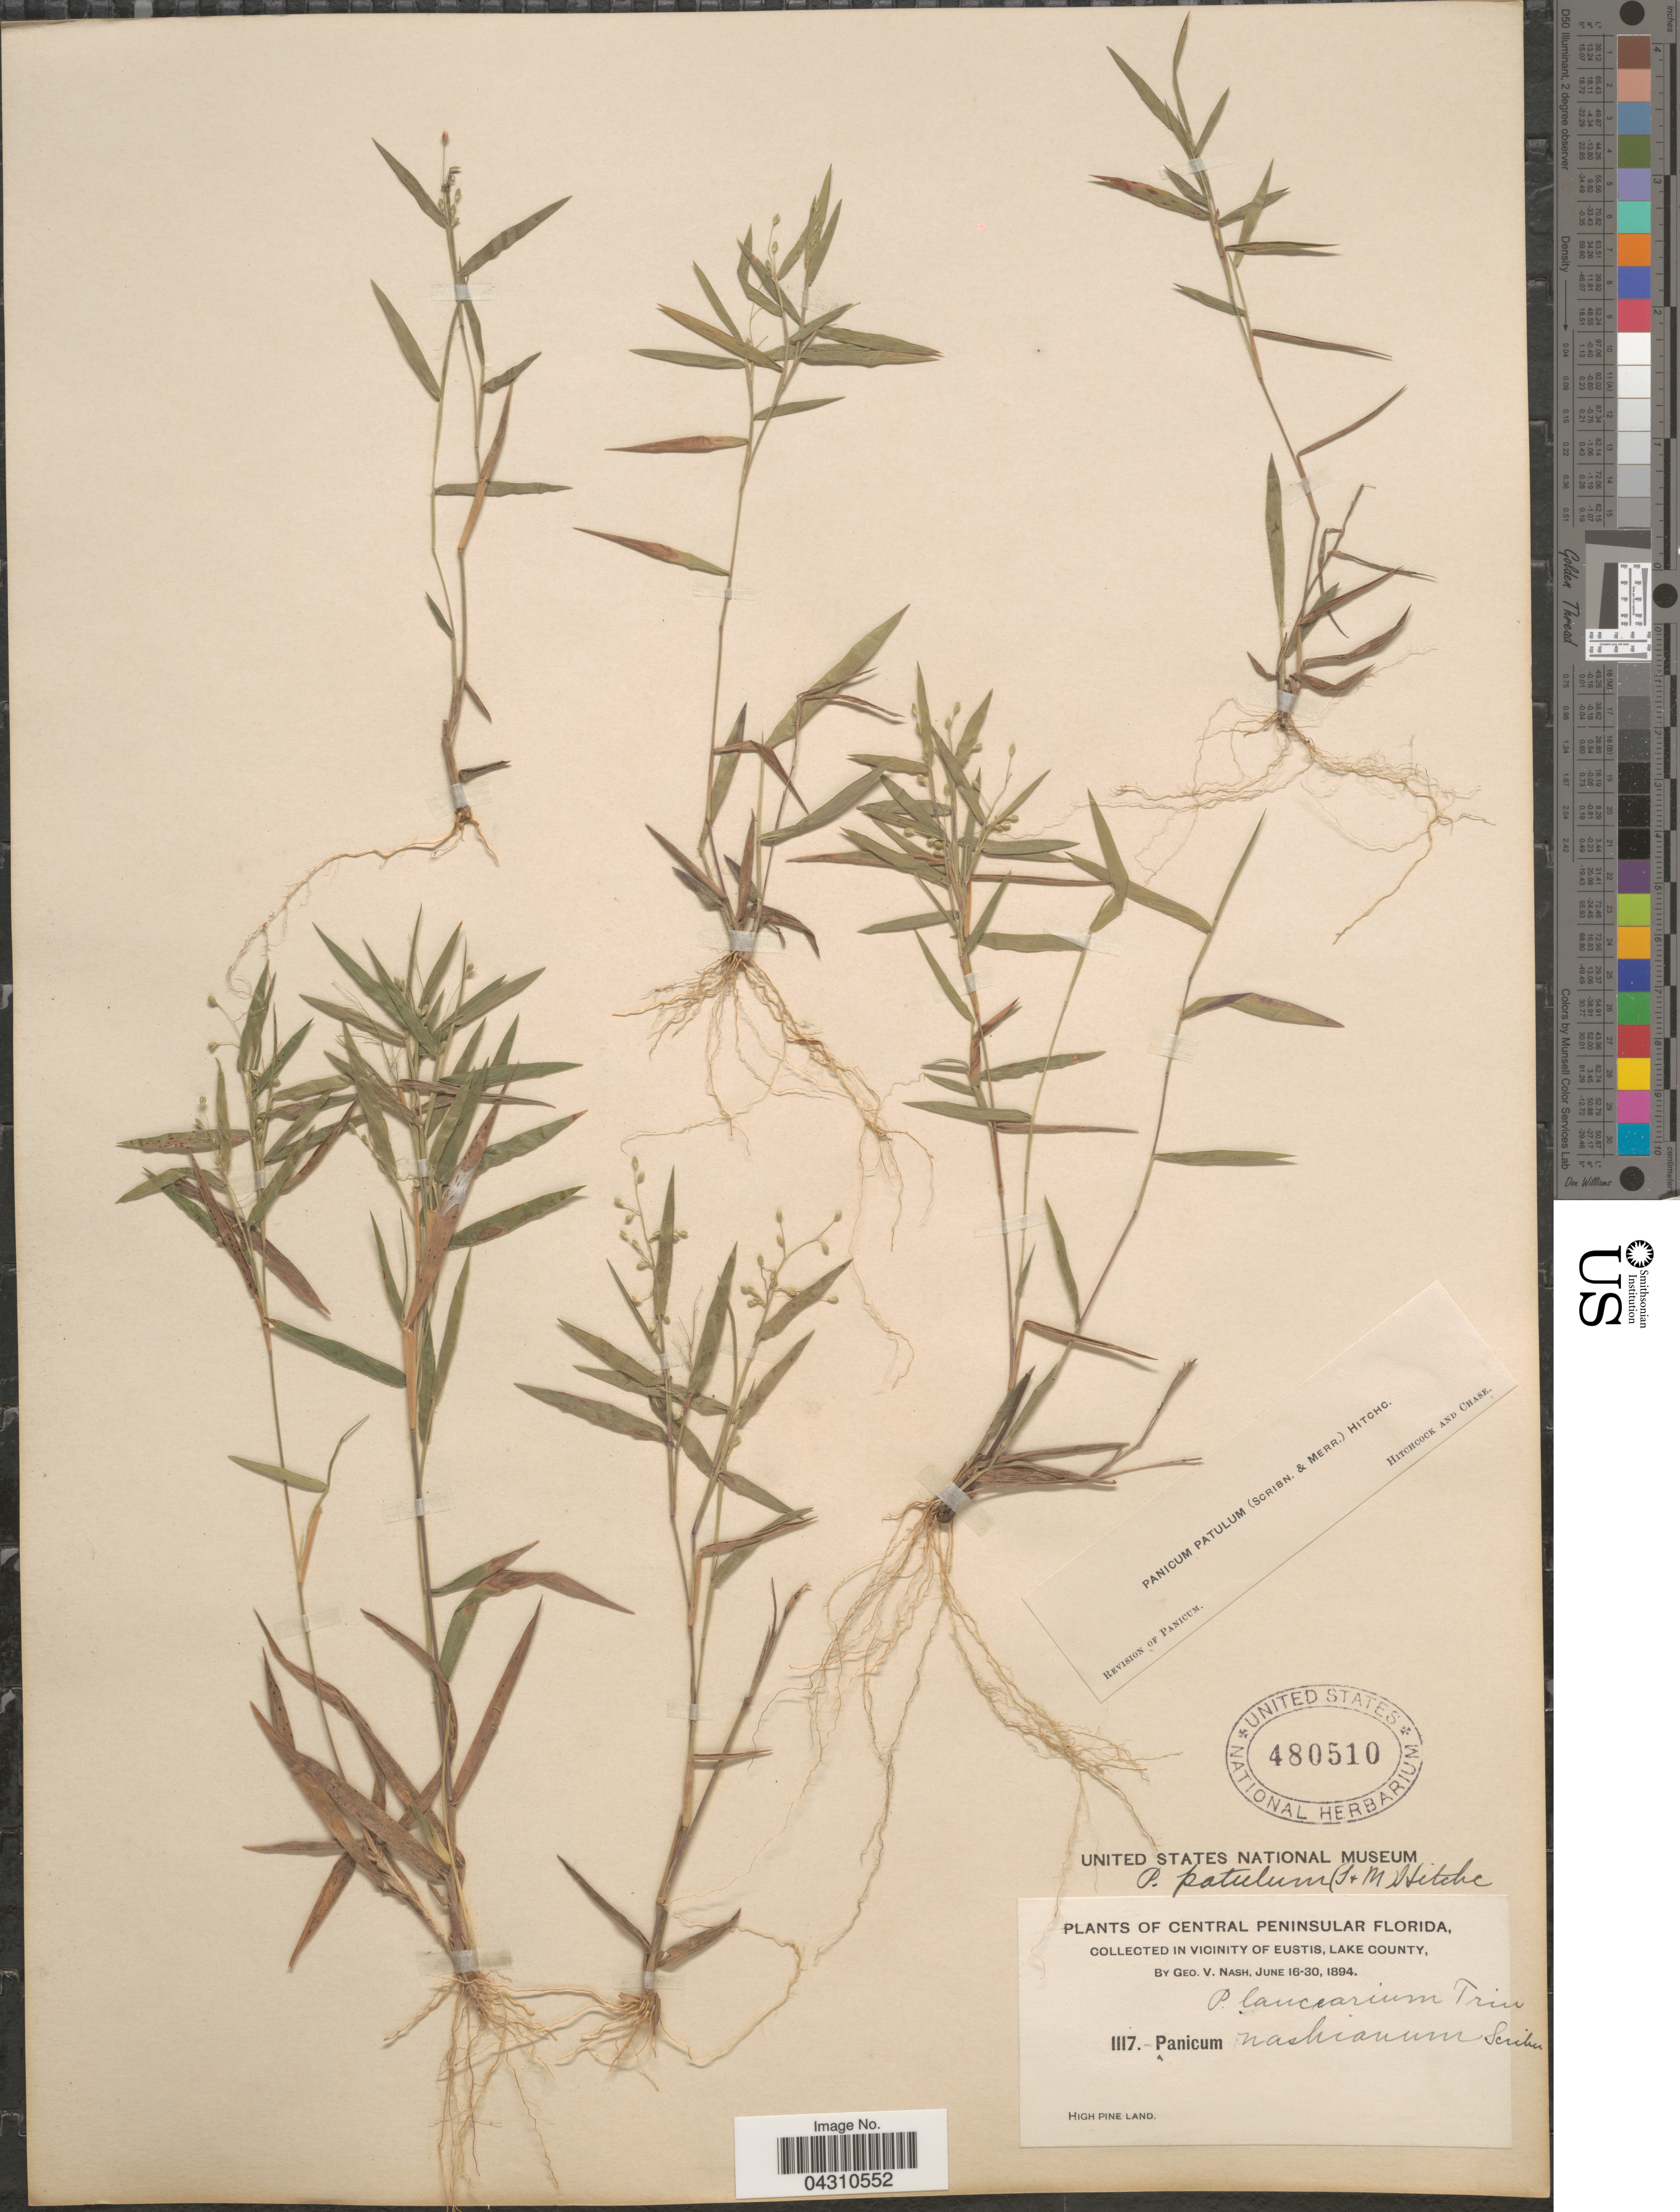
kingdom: Plantae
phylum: Tracheophyta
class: Liliopsida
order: Poales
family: Poaceae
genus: Dichanthelium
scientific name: Dichanthelium portoricense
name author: (Desv. ex Ham.) B.F. Hansen & Wunderlin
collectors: G. V. Nash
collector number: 1117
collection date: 1894-06-16/1894-06-30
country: United States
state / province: Florida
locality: Central Peninsular Florida. In Vicinity of Eustis, Lake County. High Pine Land.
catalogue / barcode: US 480510